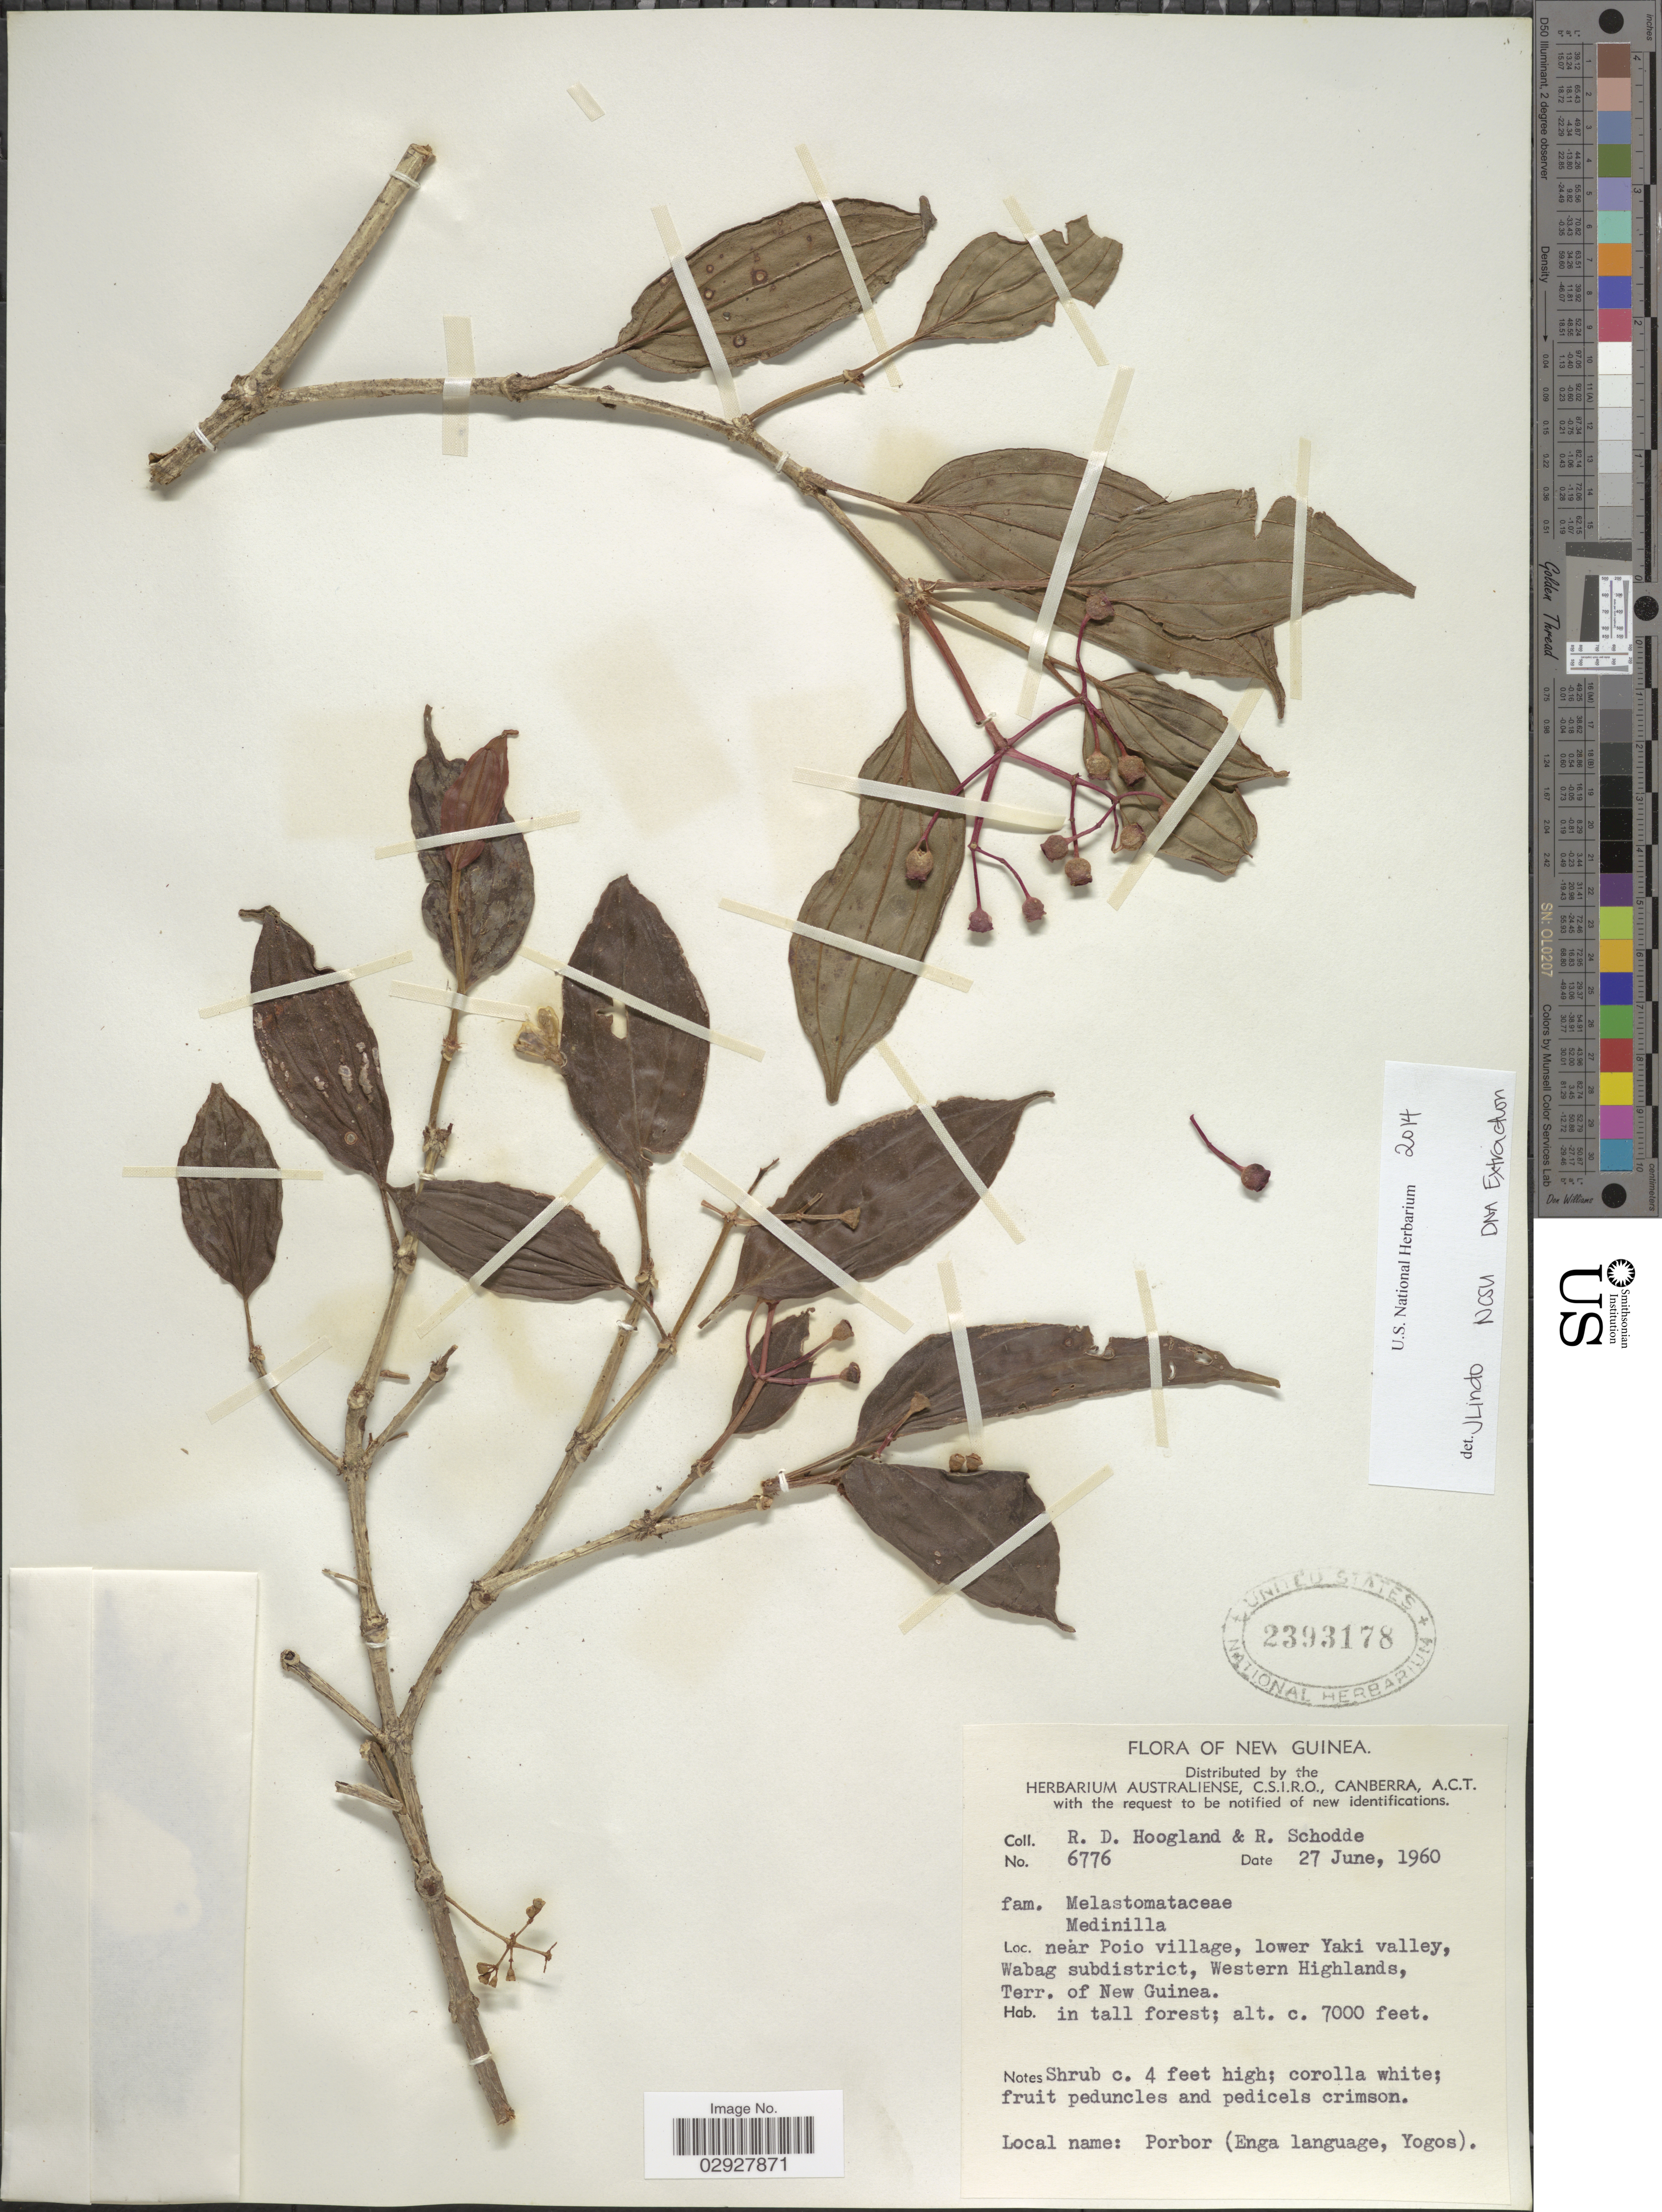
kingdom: Plantae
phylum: Tracheophyta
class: Magnoliopsida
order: Myrtales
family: Melastomataceae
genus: Medinilla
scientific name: Medinilla sp.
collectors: R. D. Hoogland & R. Schodde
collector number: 6776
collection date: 1960-06-27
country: Papua New Guinea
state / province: Western Highlands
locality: New Guinea, near Poio village, lower Yaki valley, Wabag subdistrict, Western Highlands, Terr. of New Guinea.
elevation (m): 2134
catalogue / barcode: US 2393178